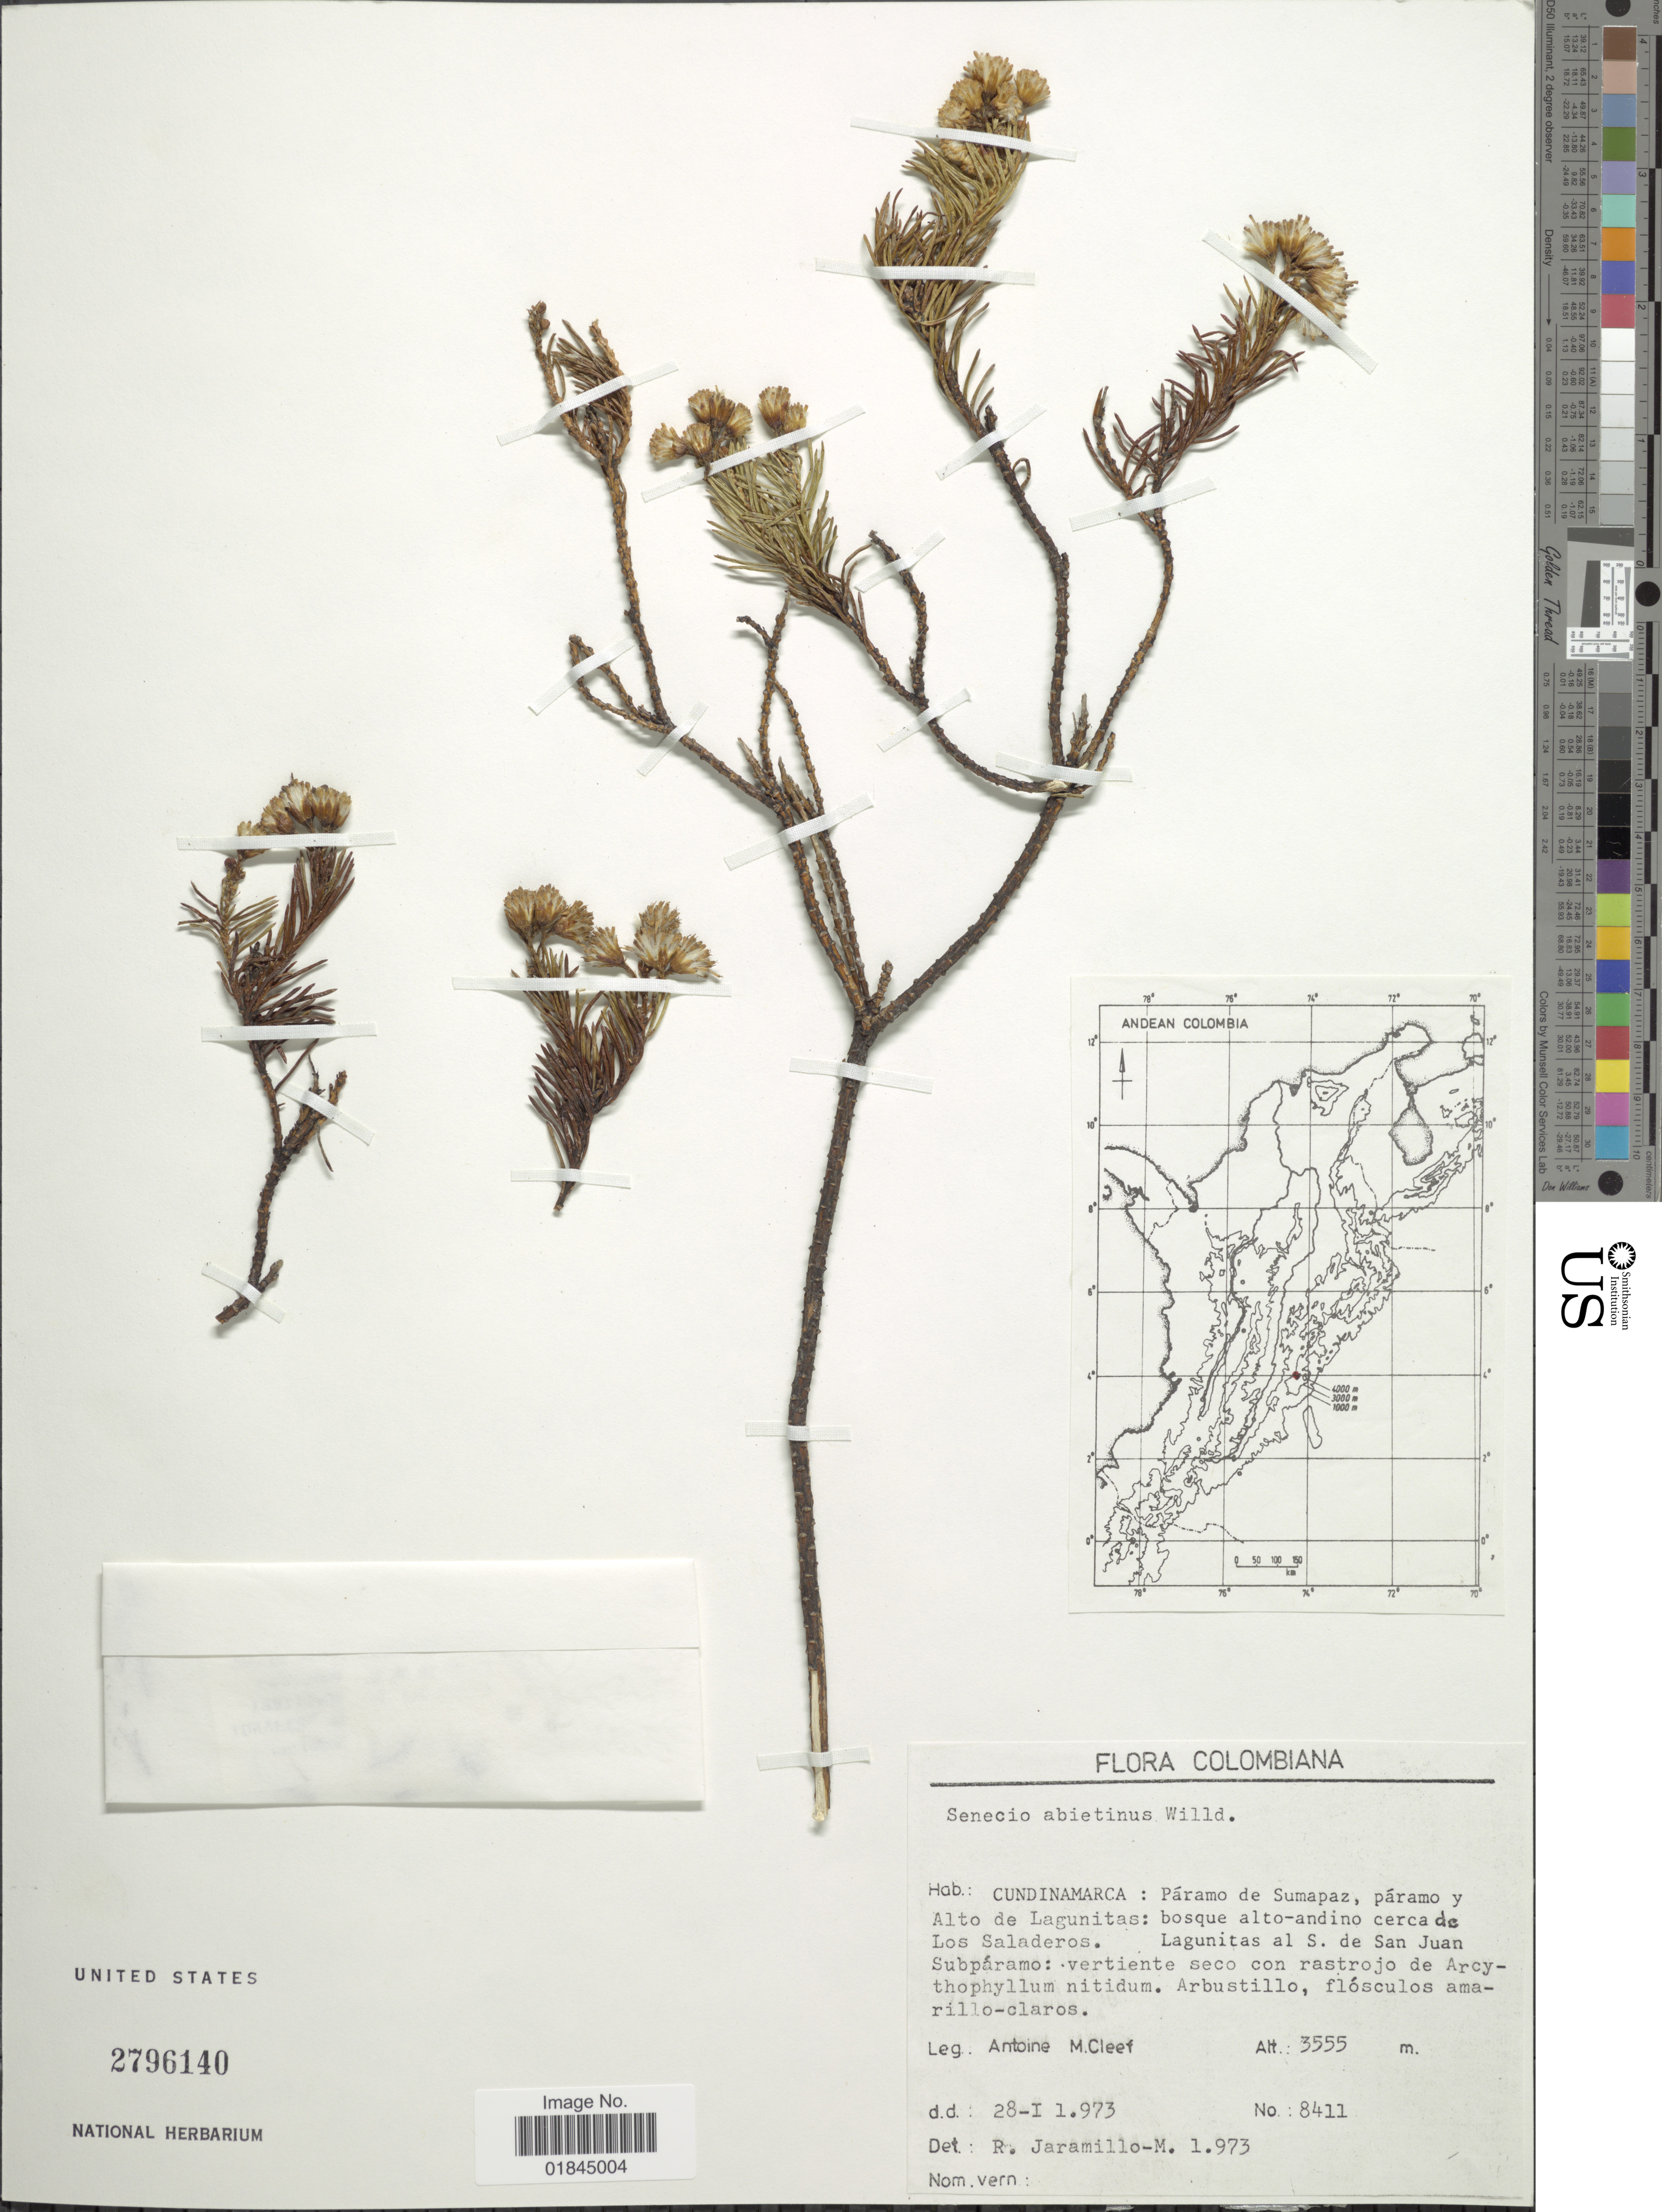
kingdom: Plantae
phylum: Tracheophyta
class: Magnoliopsida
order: Asterales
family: Asteraceae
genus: Pentacalia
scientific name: Pentacalia abietina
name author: (Willd. ex Wedd.) Cuatrec.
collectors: A. M. Cleef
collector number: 8411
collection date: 1973-01-28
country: Colombia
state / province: Cundinamarca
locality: Paramo de Sumapaz, paramo y Alto de Lagunitas, cerca de Los Saladeros. Lagunitas al S. de San Juan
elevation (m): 3555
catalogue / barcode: US 2796140